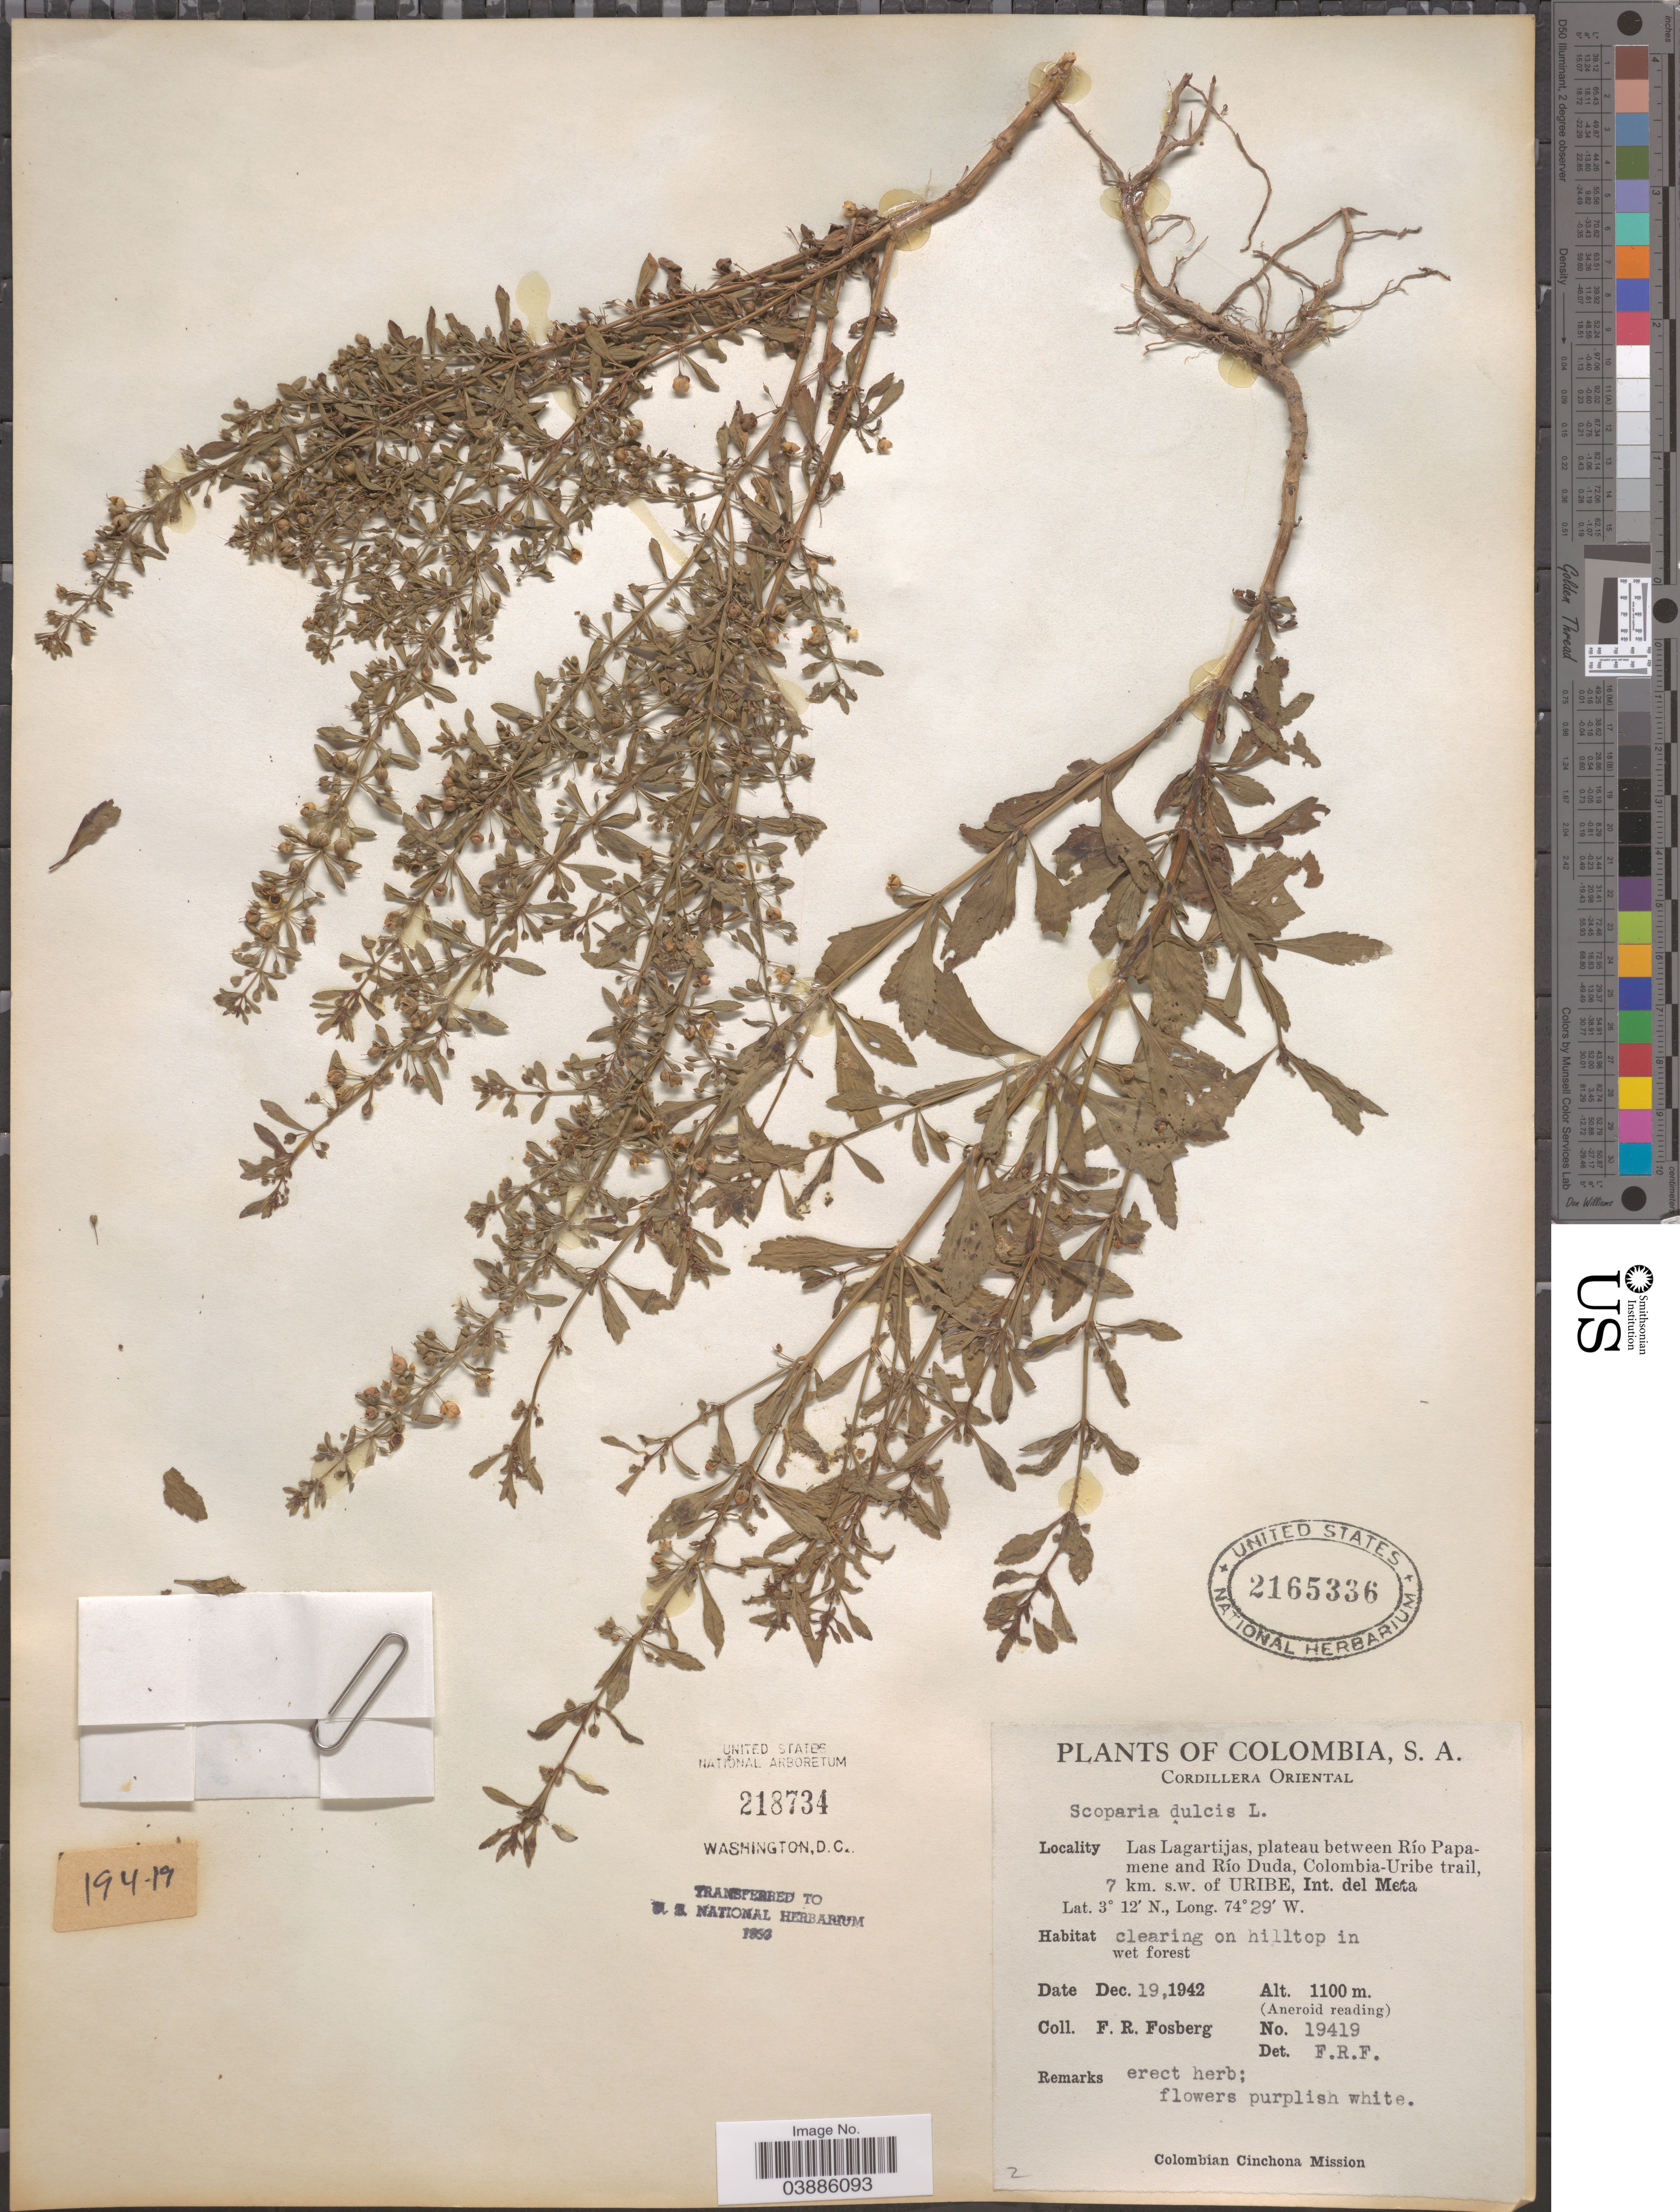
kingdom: Plantae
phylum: Tracheophyta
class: Magnoliopsida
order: Lamiales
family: Plantaginaceae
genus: Scoparia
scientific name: Scoparia dulcis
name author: L.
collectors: F. R. Fosberg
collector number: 19419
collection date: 1942-12-19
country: Colombia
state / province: Meta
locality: Cordillera Oriental. Las Lagartijas, plateau between Río Papamene and Río Duda, Colombia-Uribe trail, 7 km. s.w. of Uribe, Int. del Meta.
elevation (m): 1100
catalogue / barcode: US 2165336